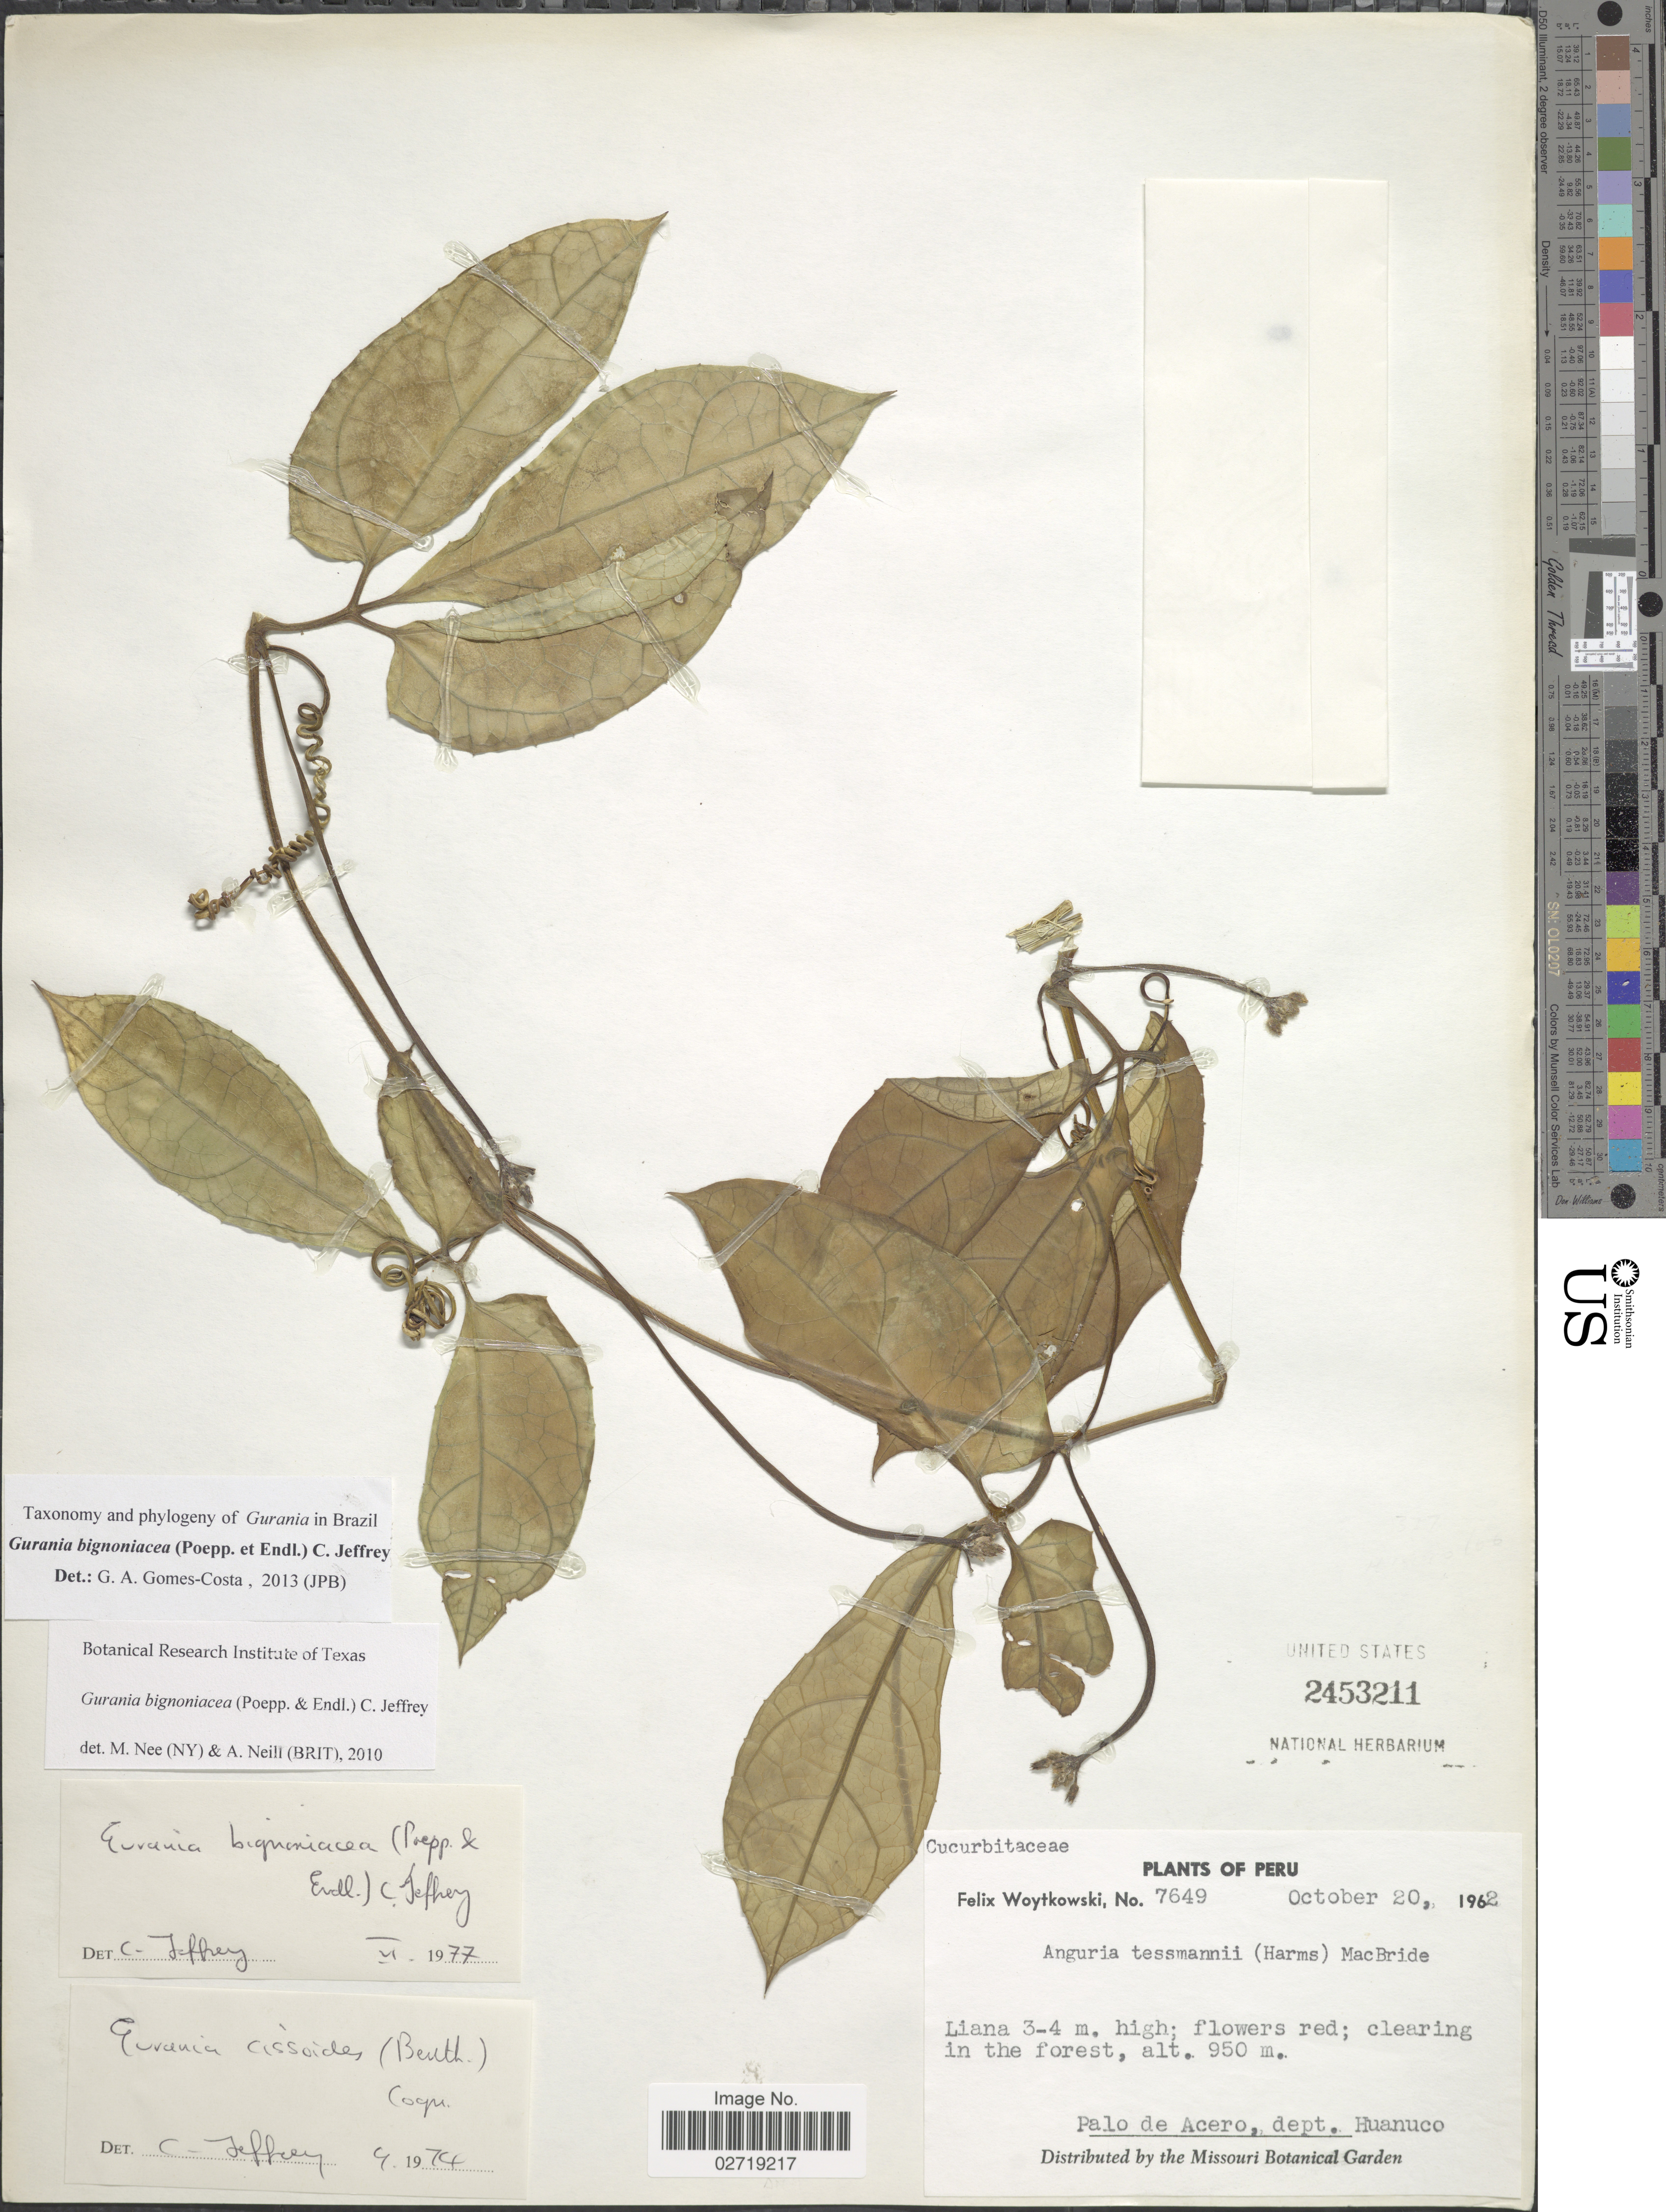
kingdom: Plantae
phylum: Tracheophyta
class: Magnoliopsida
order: Cucurbitales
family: Cucurbitaceae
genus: Gurania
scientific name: Gurania bignoniacea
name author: (Poepp. & Endl.) C. Jeffrey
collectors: F. Woytkowski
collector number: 7649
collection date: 1962-10-20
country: Peru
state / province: Huánuco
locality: Palo de Acero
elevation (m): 950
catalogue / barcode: US 2453211